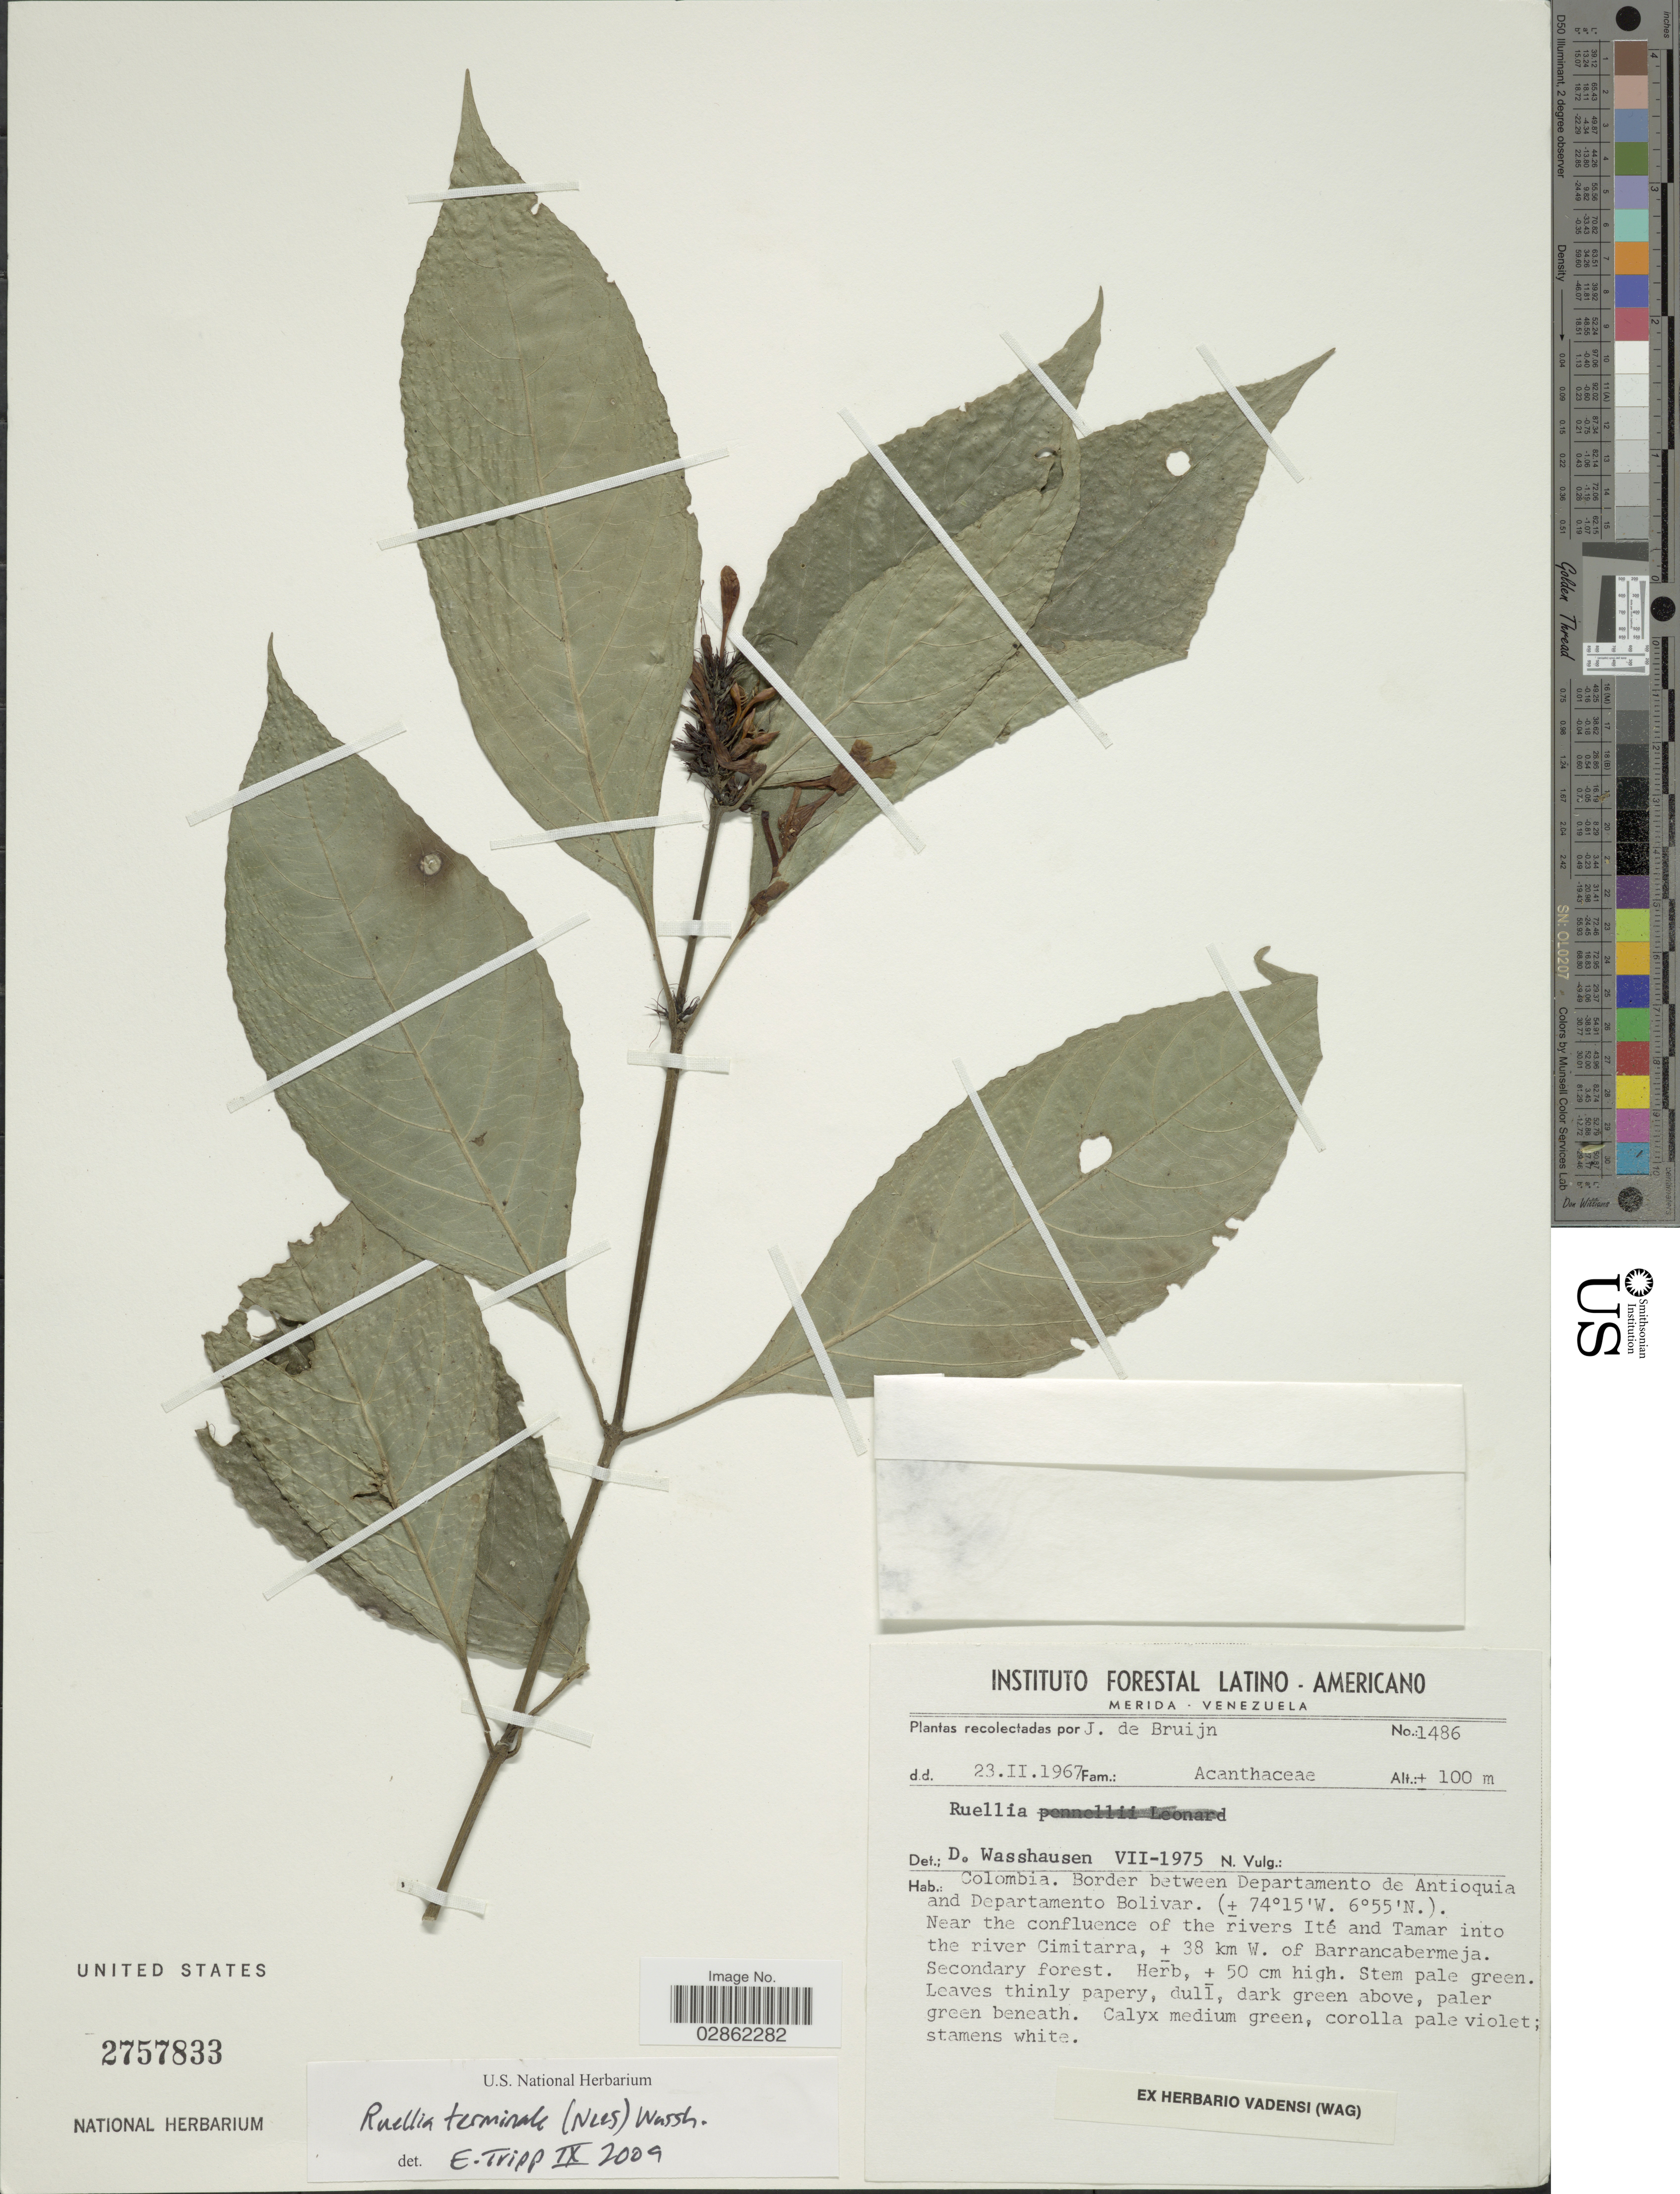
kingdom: Plantae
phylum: Tracheophyta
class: Magnoliopsida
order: Lamiales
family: Acanthaceae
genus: Ruellia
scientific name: Ruellia terminalis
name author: (Nees) Wassh.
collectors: J. Bruijn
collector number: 1486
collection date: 1967-02-23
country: Colombia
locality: Border between Departamento de Antioquia and Departamento Bolivar, Near the confluence of the rivers Ité and Tamar into the river Cimitarra, ±38 km W. of Barrancabermeja.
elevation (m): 100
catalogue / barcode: US 2757833